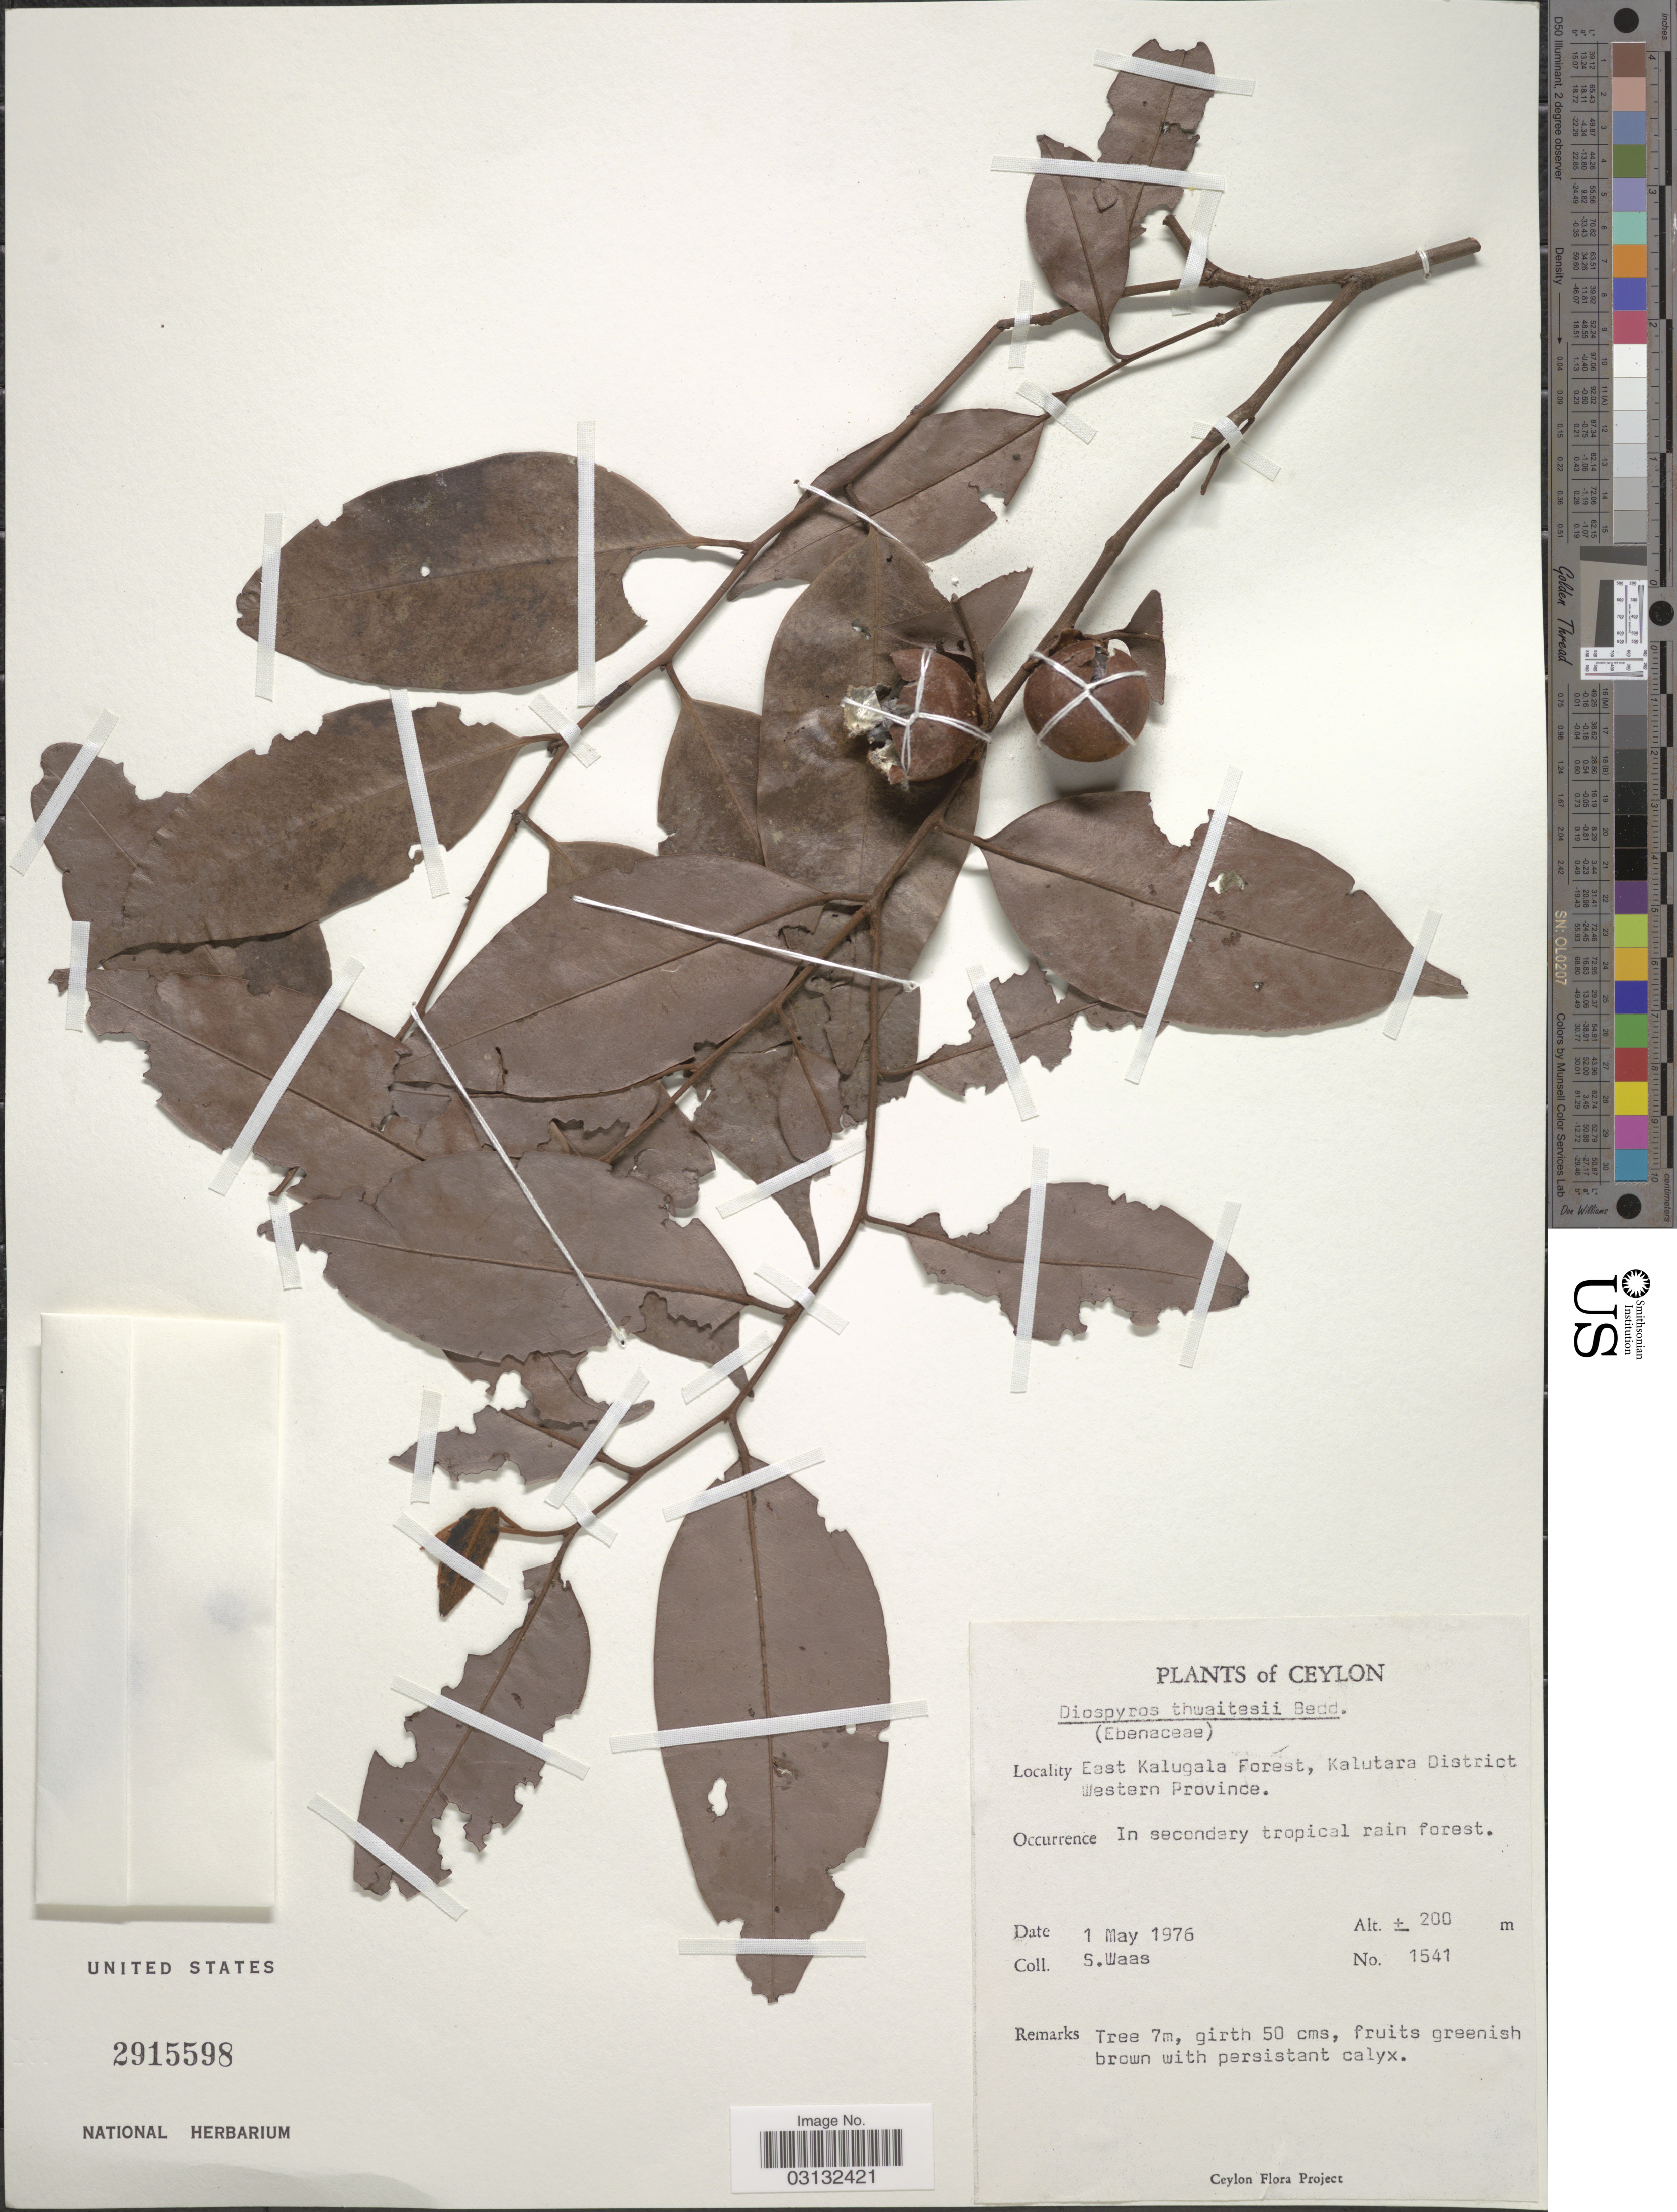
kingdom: Plantae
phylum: Tracheophyta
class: Magnoliopsida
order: Ericales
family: Ebenaceae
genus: Diospyros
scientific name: Diospyros thwaitesii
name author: Bedd.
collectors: S. Waas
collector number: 1541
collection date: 1976-05-01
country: Sri Lanka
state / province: Western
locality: Ceylon. East Kalugala Forest, Kalutara District.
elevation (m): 200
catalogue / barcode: US 2915598